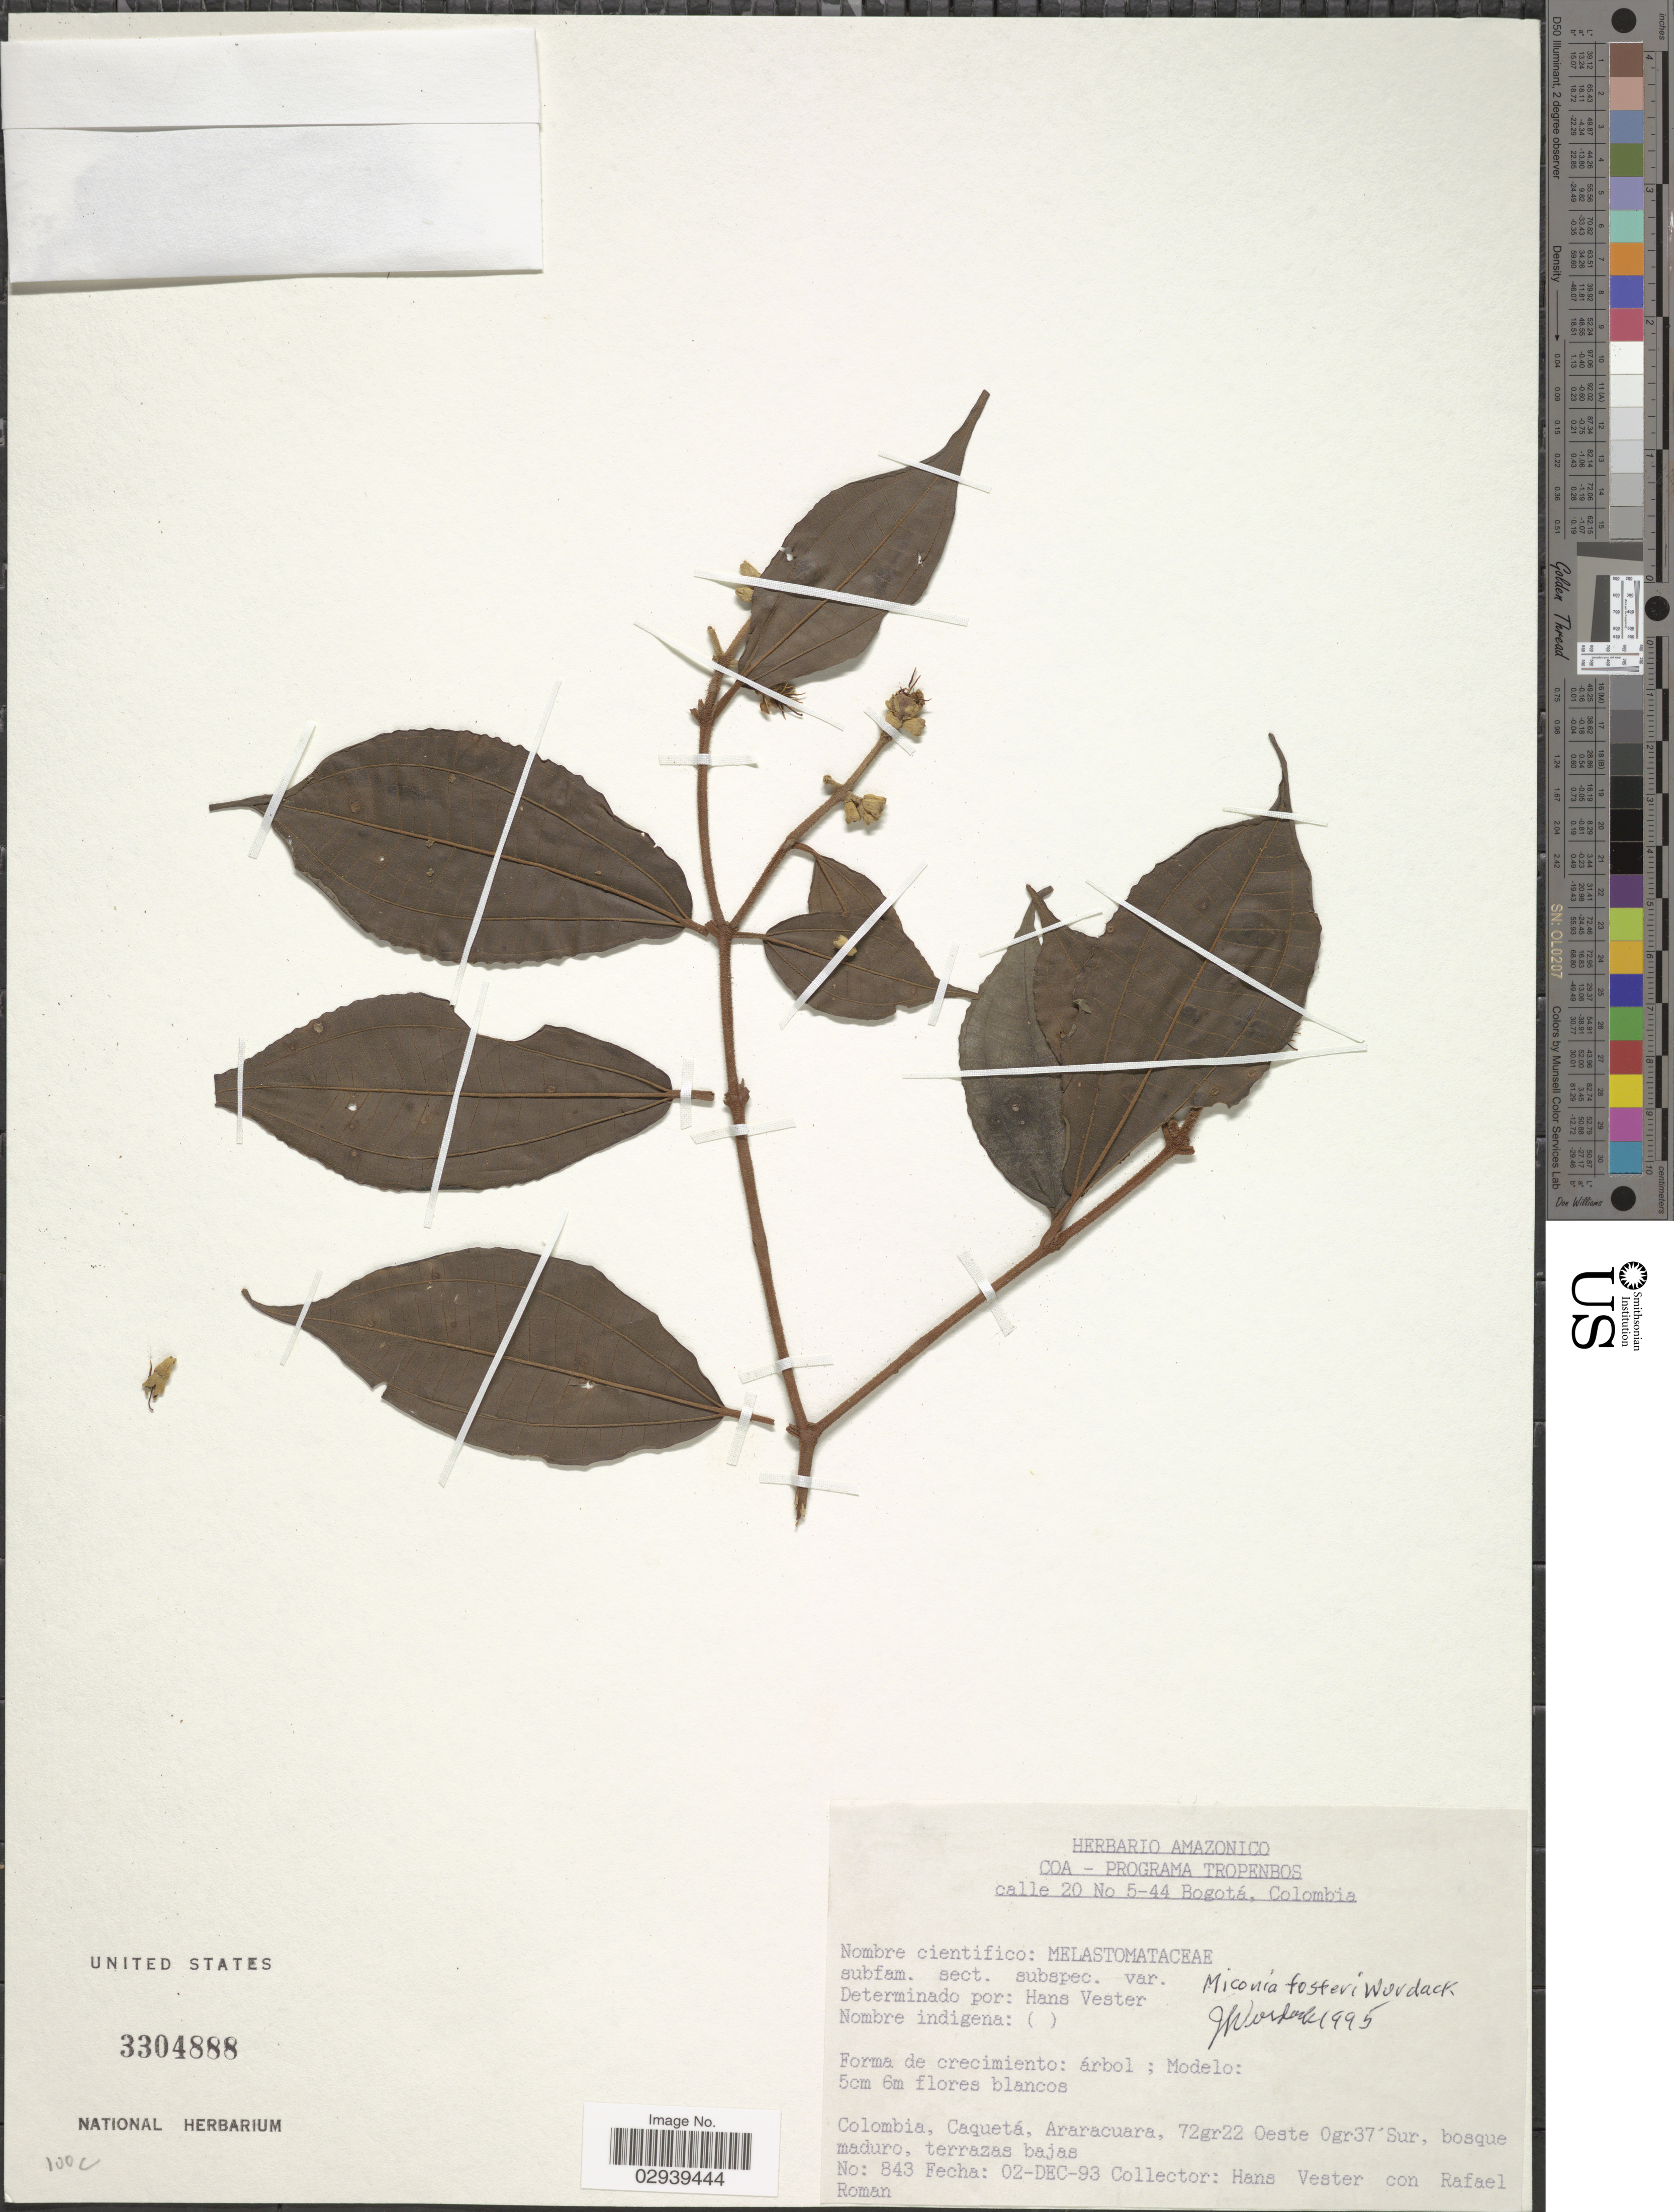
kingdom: Plantae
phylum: Tracheophyta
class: Magnoliopsida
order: Myrtales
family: Melastomataceae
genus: Miconia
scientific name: Miconia fosteri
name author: Wurdack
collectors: H. Vester & R. Román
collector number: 843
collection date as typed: Transcribed d/m/y: 2/12/93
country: Colombia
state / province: Caquetá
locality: Araracuara.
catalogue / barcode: US 3304888